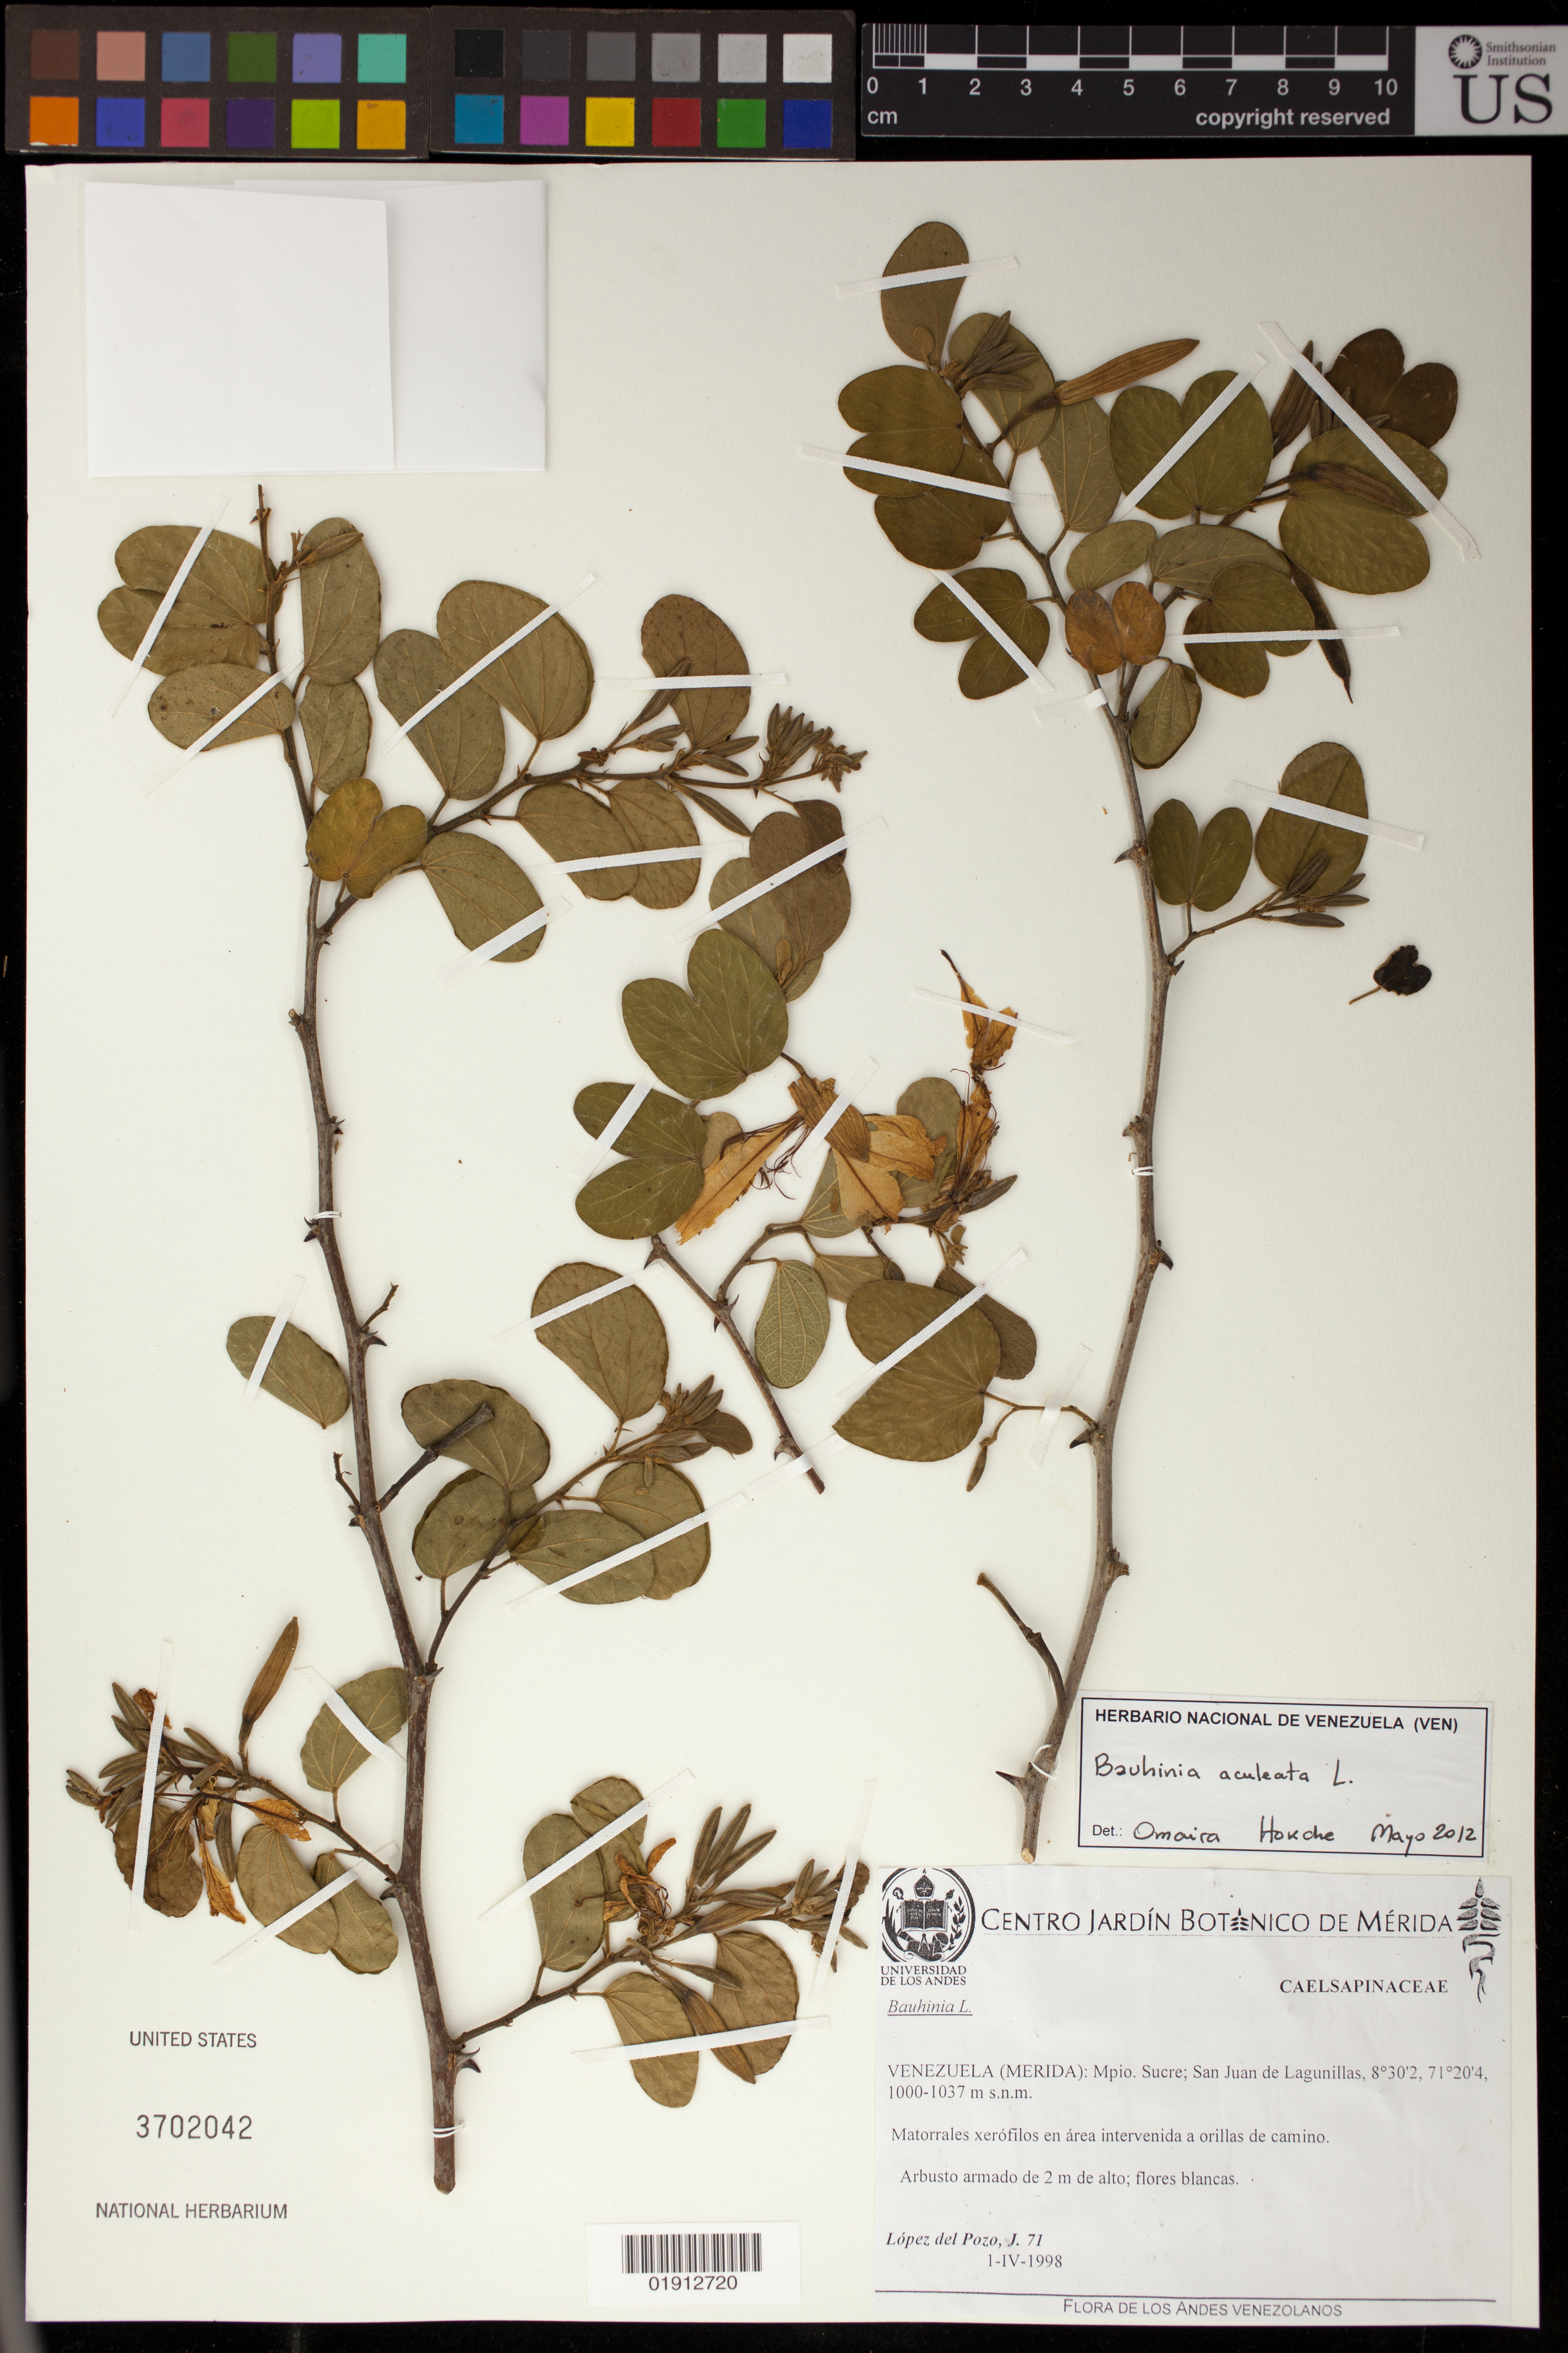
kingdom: Plantae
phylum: Tracheophyta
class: Magnoliopsida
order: Fabales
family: Fabaceae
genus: Bauhinia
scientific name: Bauhinia aculeata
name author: L.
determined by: Hokche, O.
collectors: J. Lopez del Pozo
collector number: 71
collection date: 1998-04-01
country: Venezuela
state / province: Mérida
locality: Mpio. Sucre; San Juan de Lagunillas.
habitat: Matorrales xerofilos en area intervenida a orillas de camino.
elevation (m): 1000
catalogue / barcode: US 3702042